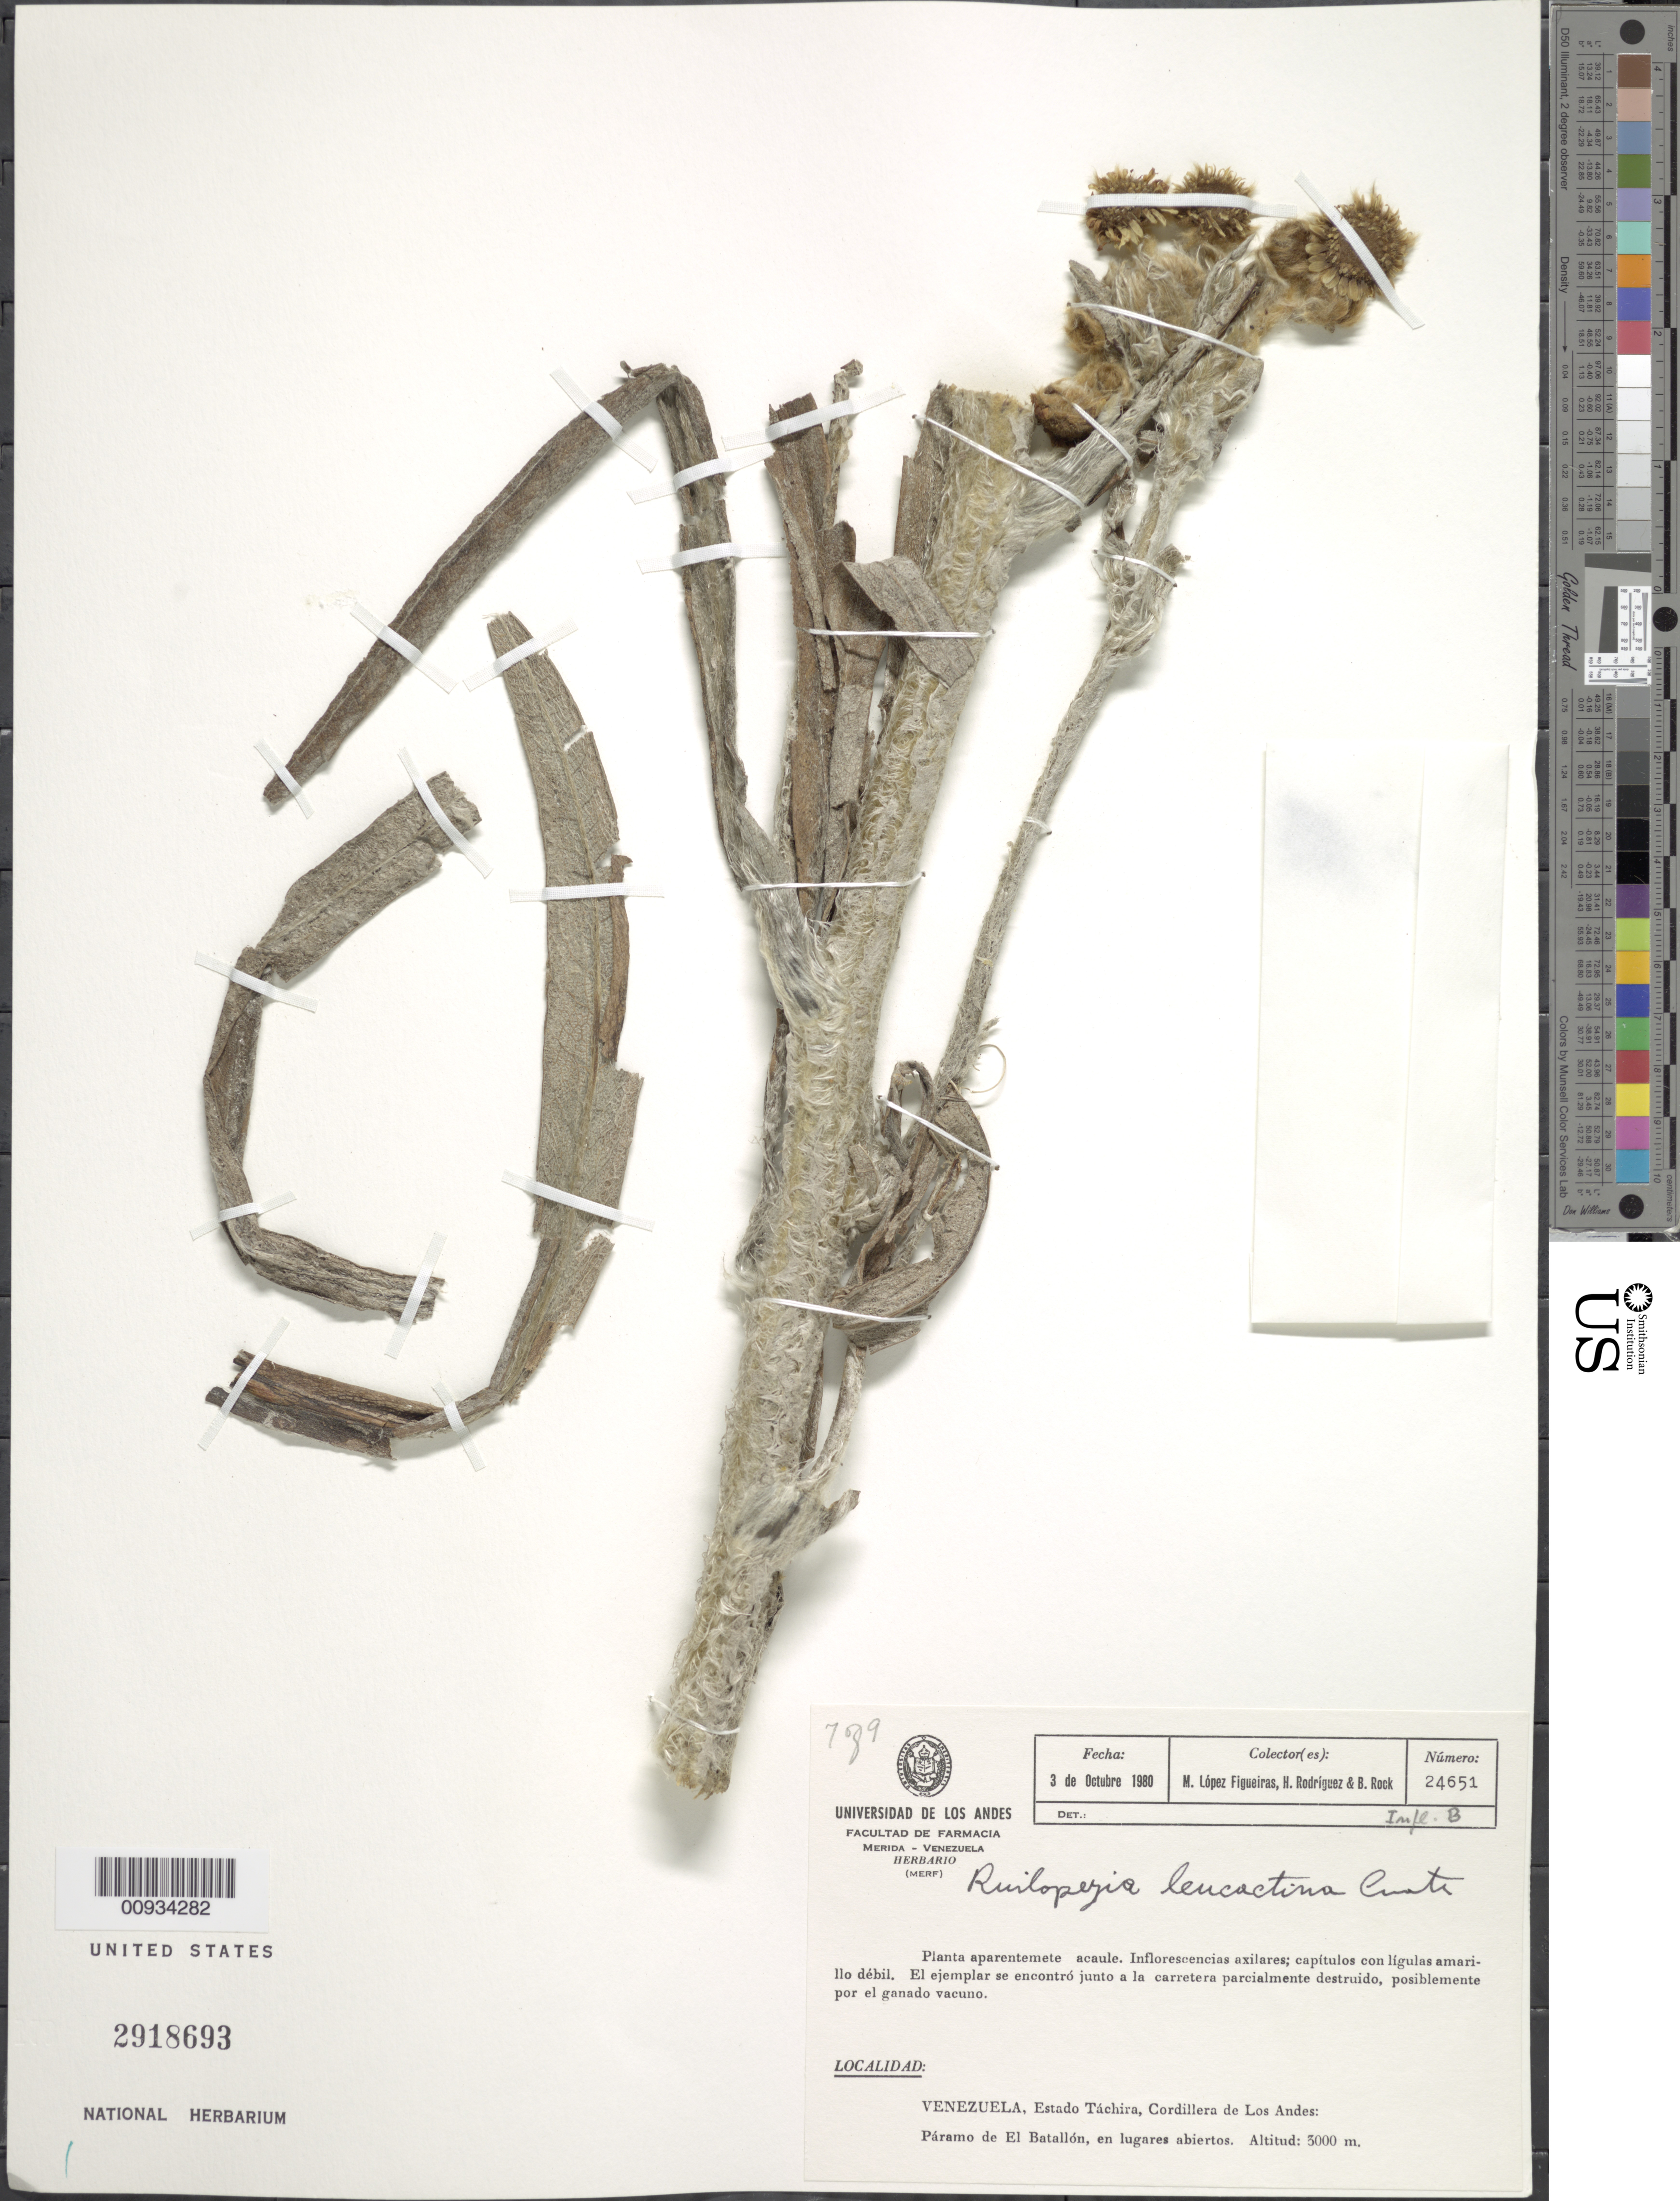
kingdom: Plantae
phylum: Tracheophyta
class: Magnoliopsida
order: Asterales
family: Asteraceae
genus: Ruilopezia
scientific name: Ruilopezia leucactina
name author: (Cuatrec.) Cuatrec.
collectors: M. López Figueiras, H. Rodríguez & B. Rock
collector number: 24651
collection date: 1980-10-03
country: Venezuela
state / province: Tachira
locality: Cordillera de Los Andes, Paramo de El Batallon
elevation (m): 3000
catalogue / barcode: US 2918693